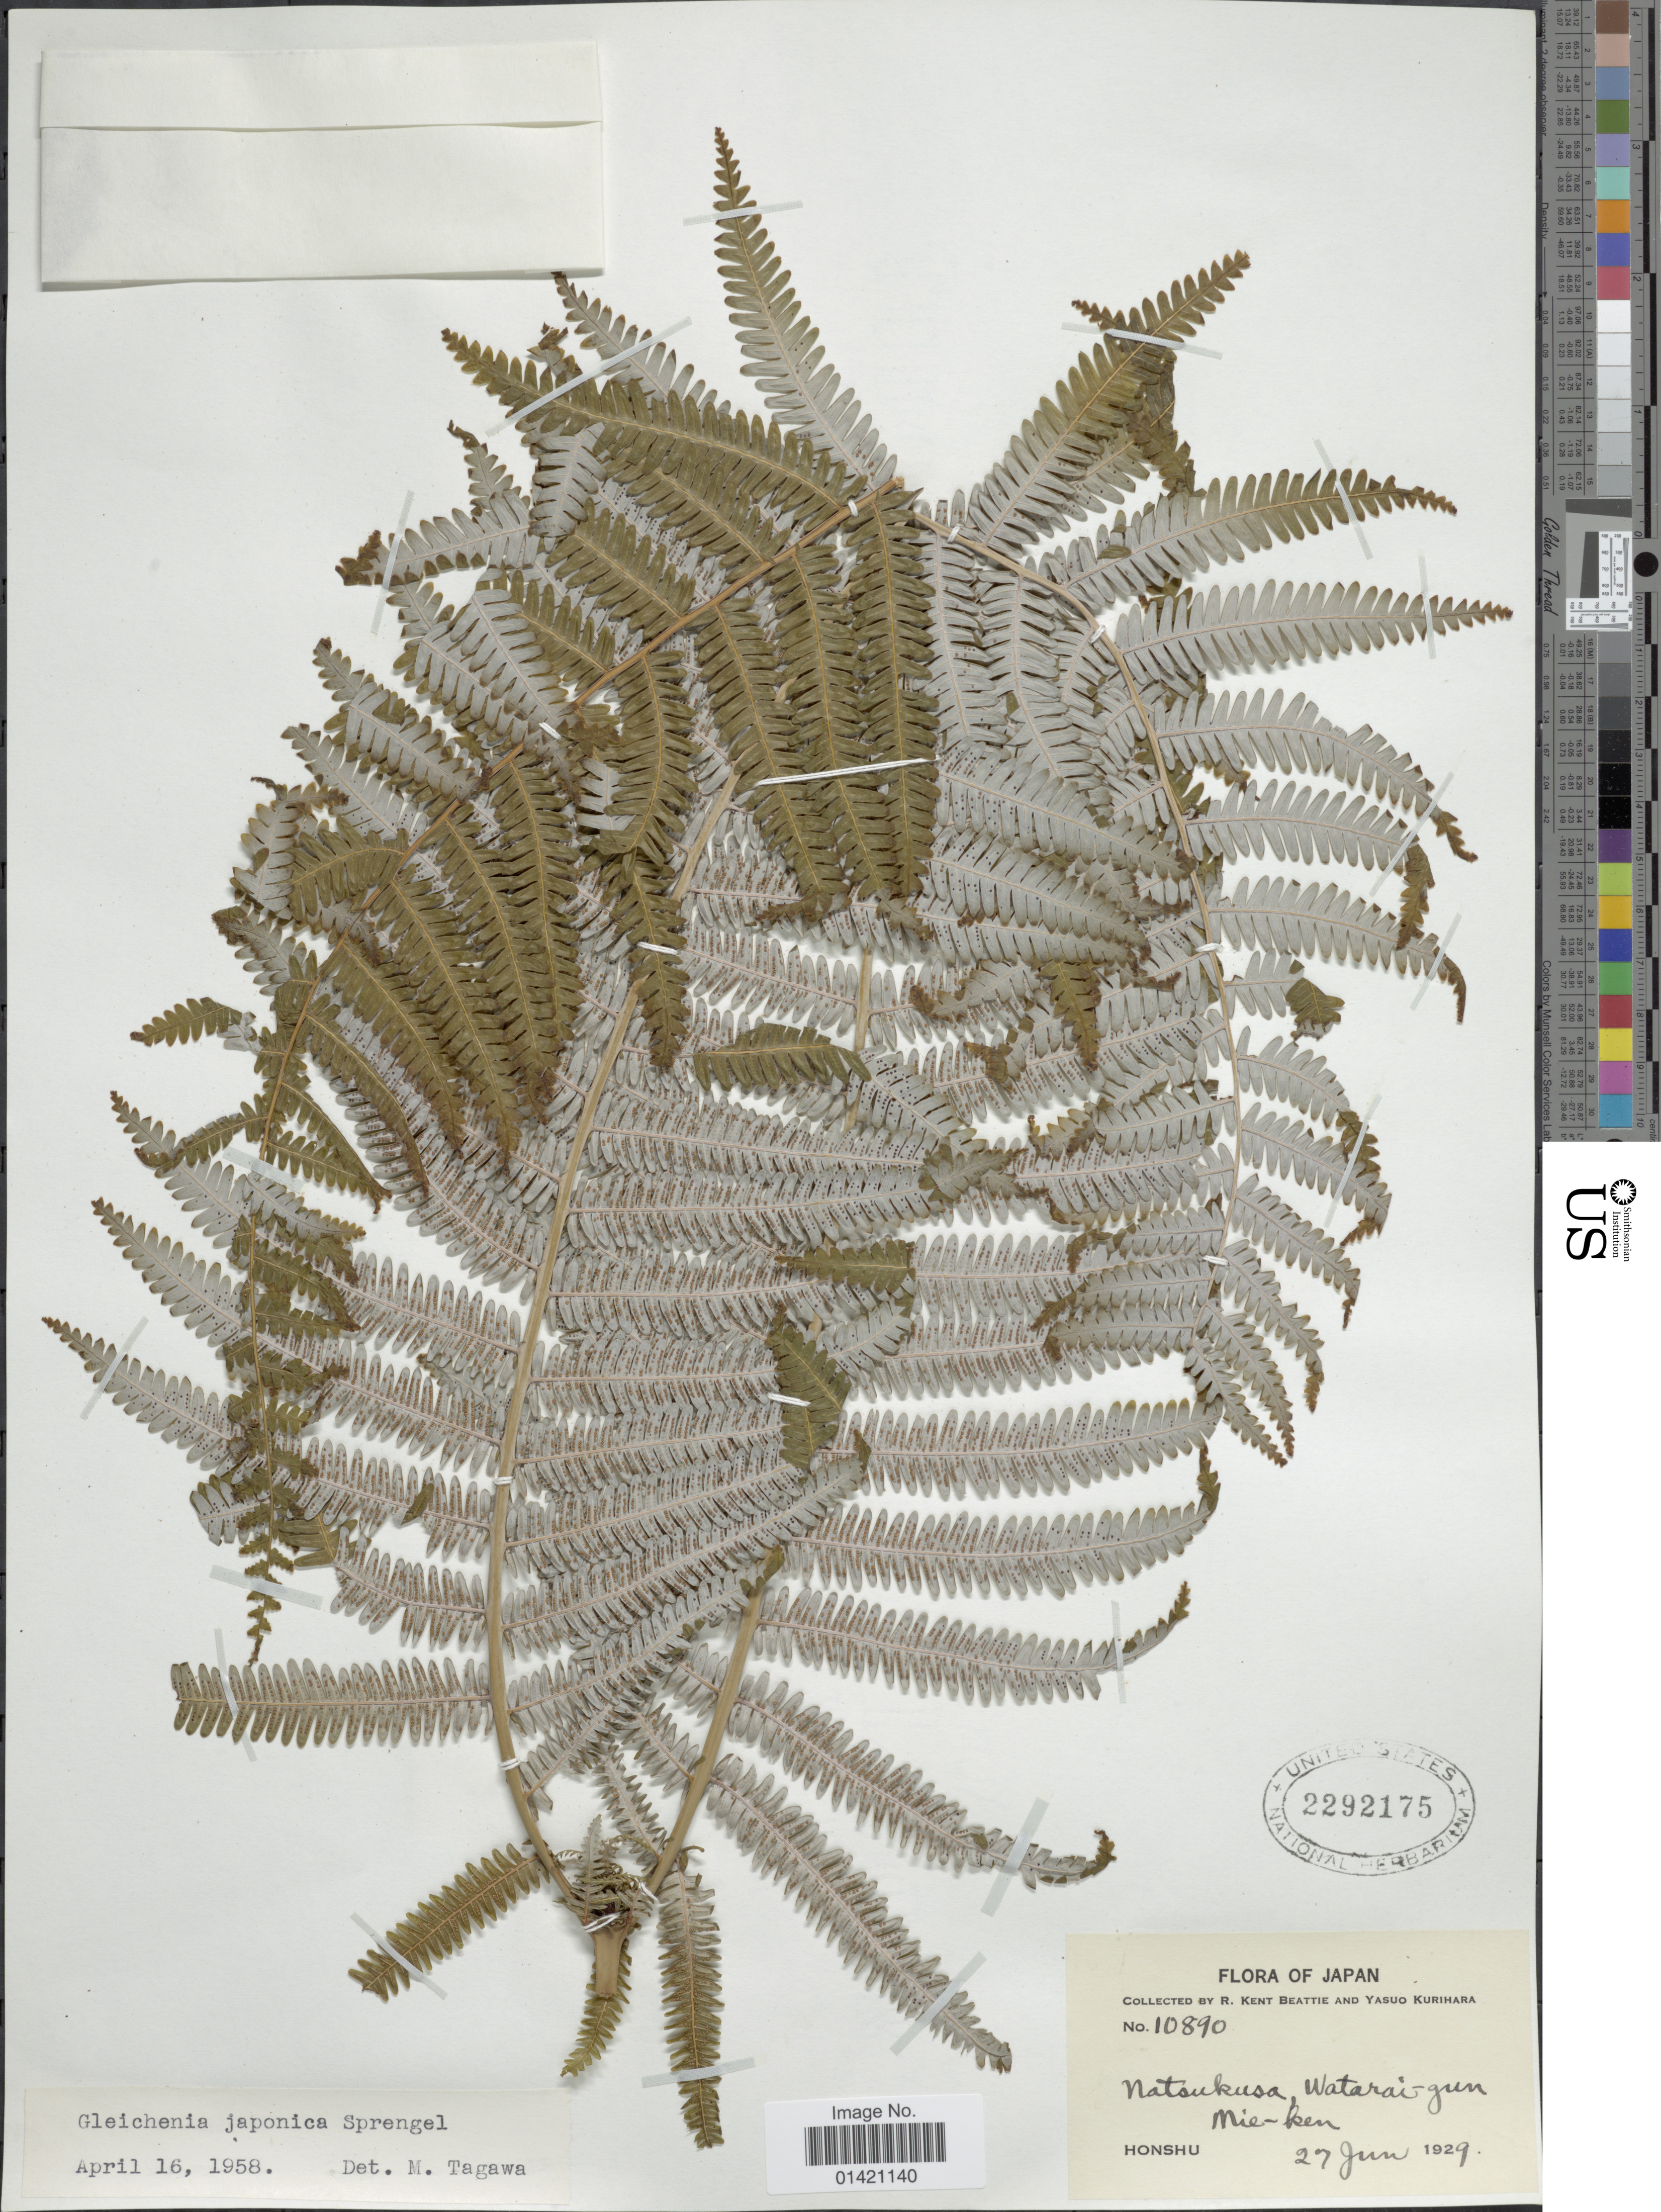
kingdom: Plantae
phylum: Tracheophyta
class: Polypodiopsida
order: Gleicheniales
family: Gleicheniaceae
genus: Diplopterygium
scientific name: Diplopterygium glaucum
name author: (Thunb. ex Houtt.) Nakai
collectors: R. K. Beattie & Y. Kurihara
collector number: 10890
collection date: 1929-06-27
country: Japan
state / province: Mie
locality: Natsukusa, Watarai-gun. Mie-ken. Honshu.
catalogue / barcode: US 2292175